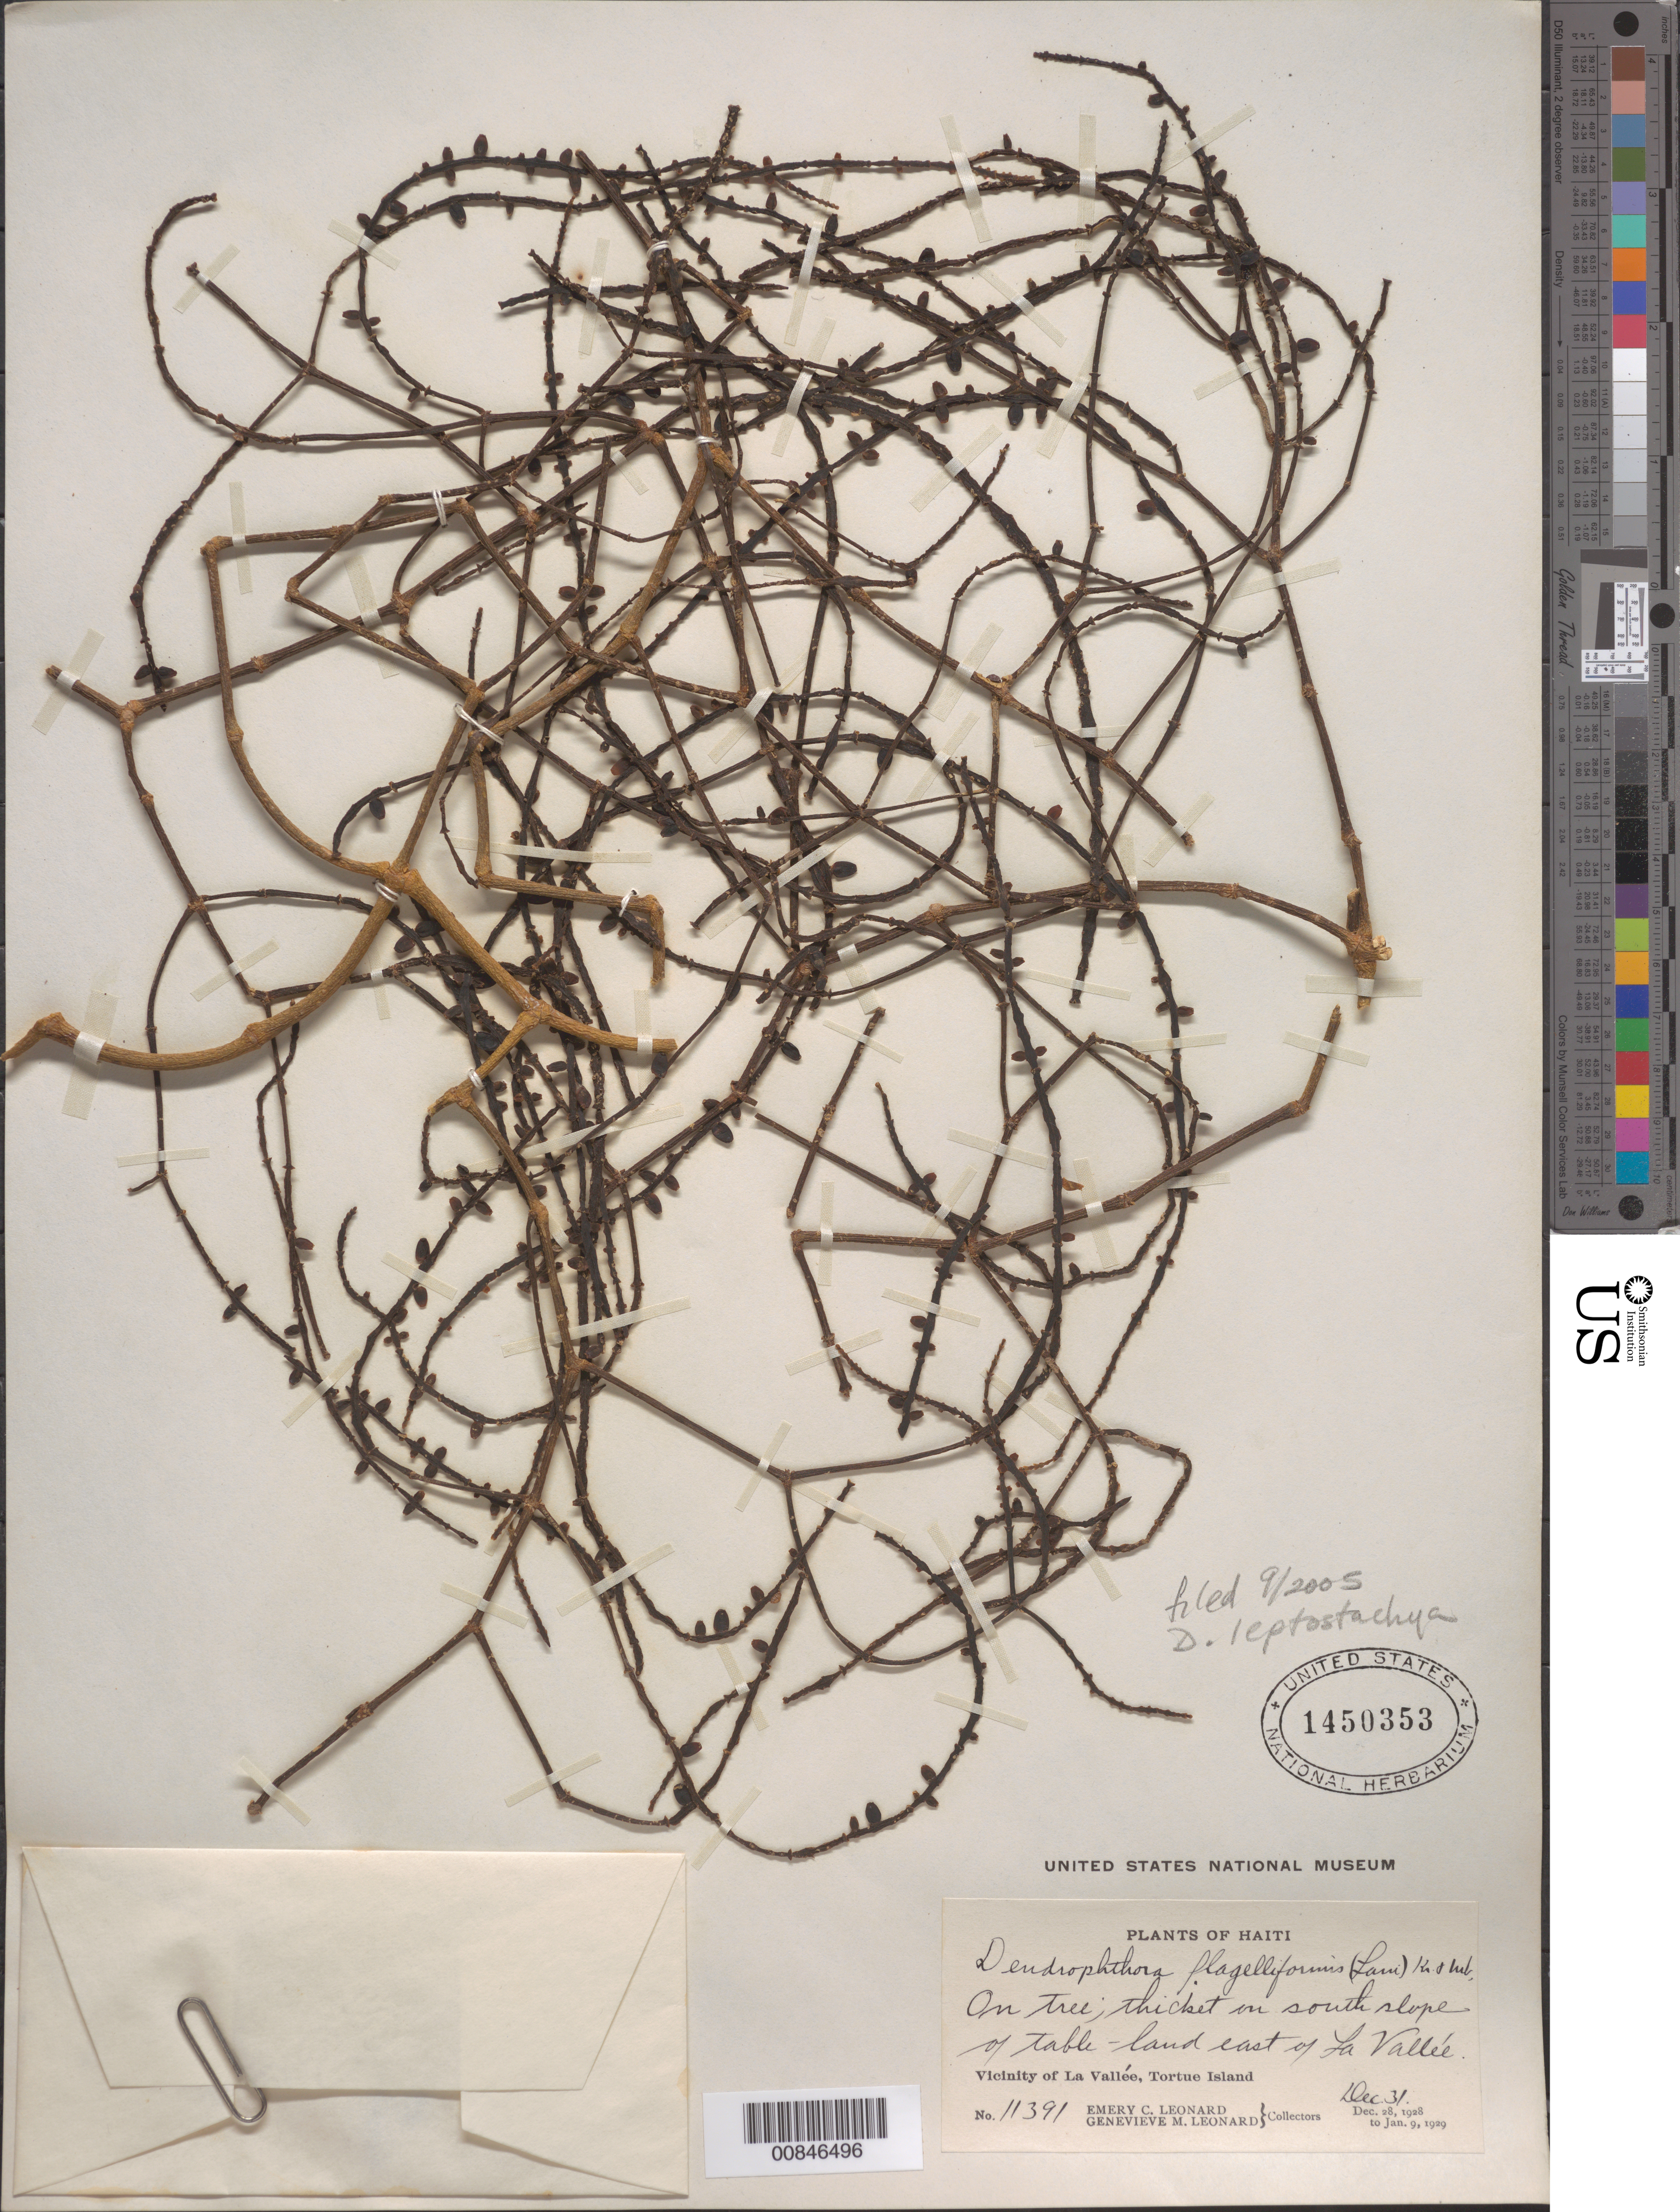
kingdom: Plantae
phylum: Tracheophyta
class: Magnoliopsida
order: Santalales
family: Viscaceae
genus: Dendrophthora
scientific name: Dendrophthora flagelliformis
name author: (Lam.) Krug & Urb.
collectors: E. C. Leonard & G. M. Leonard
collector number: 11391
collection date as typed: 31 Dec 1928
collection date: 1928-12-31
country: Haiti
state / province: Nord-Óuest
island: Île de la Tortue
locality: Vicinity of La Vallée, Tortue Island. On south slope of tableland east of La Vallée.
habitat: On tree; thicket.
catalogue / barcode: US 1450353